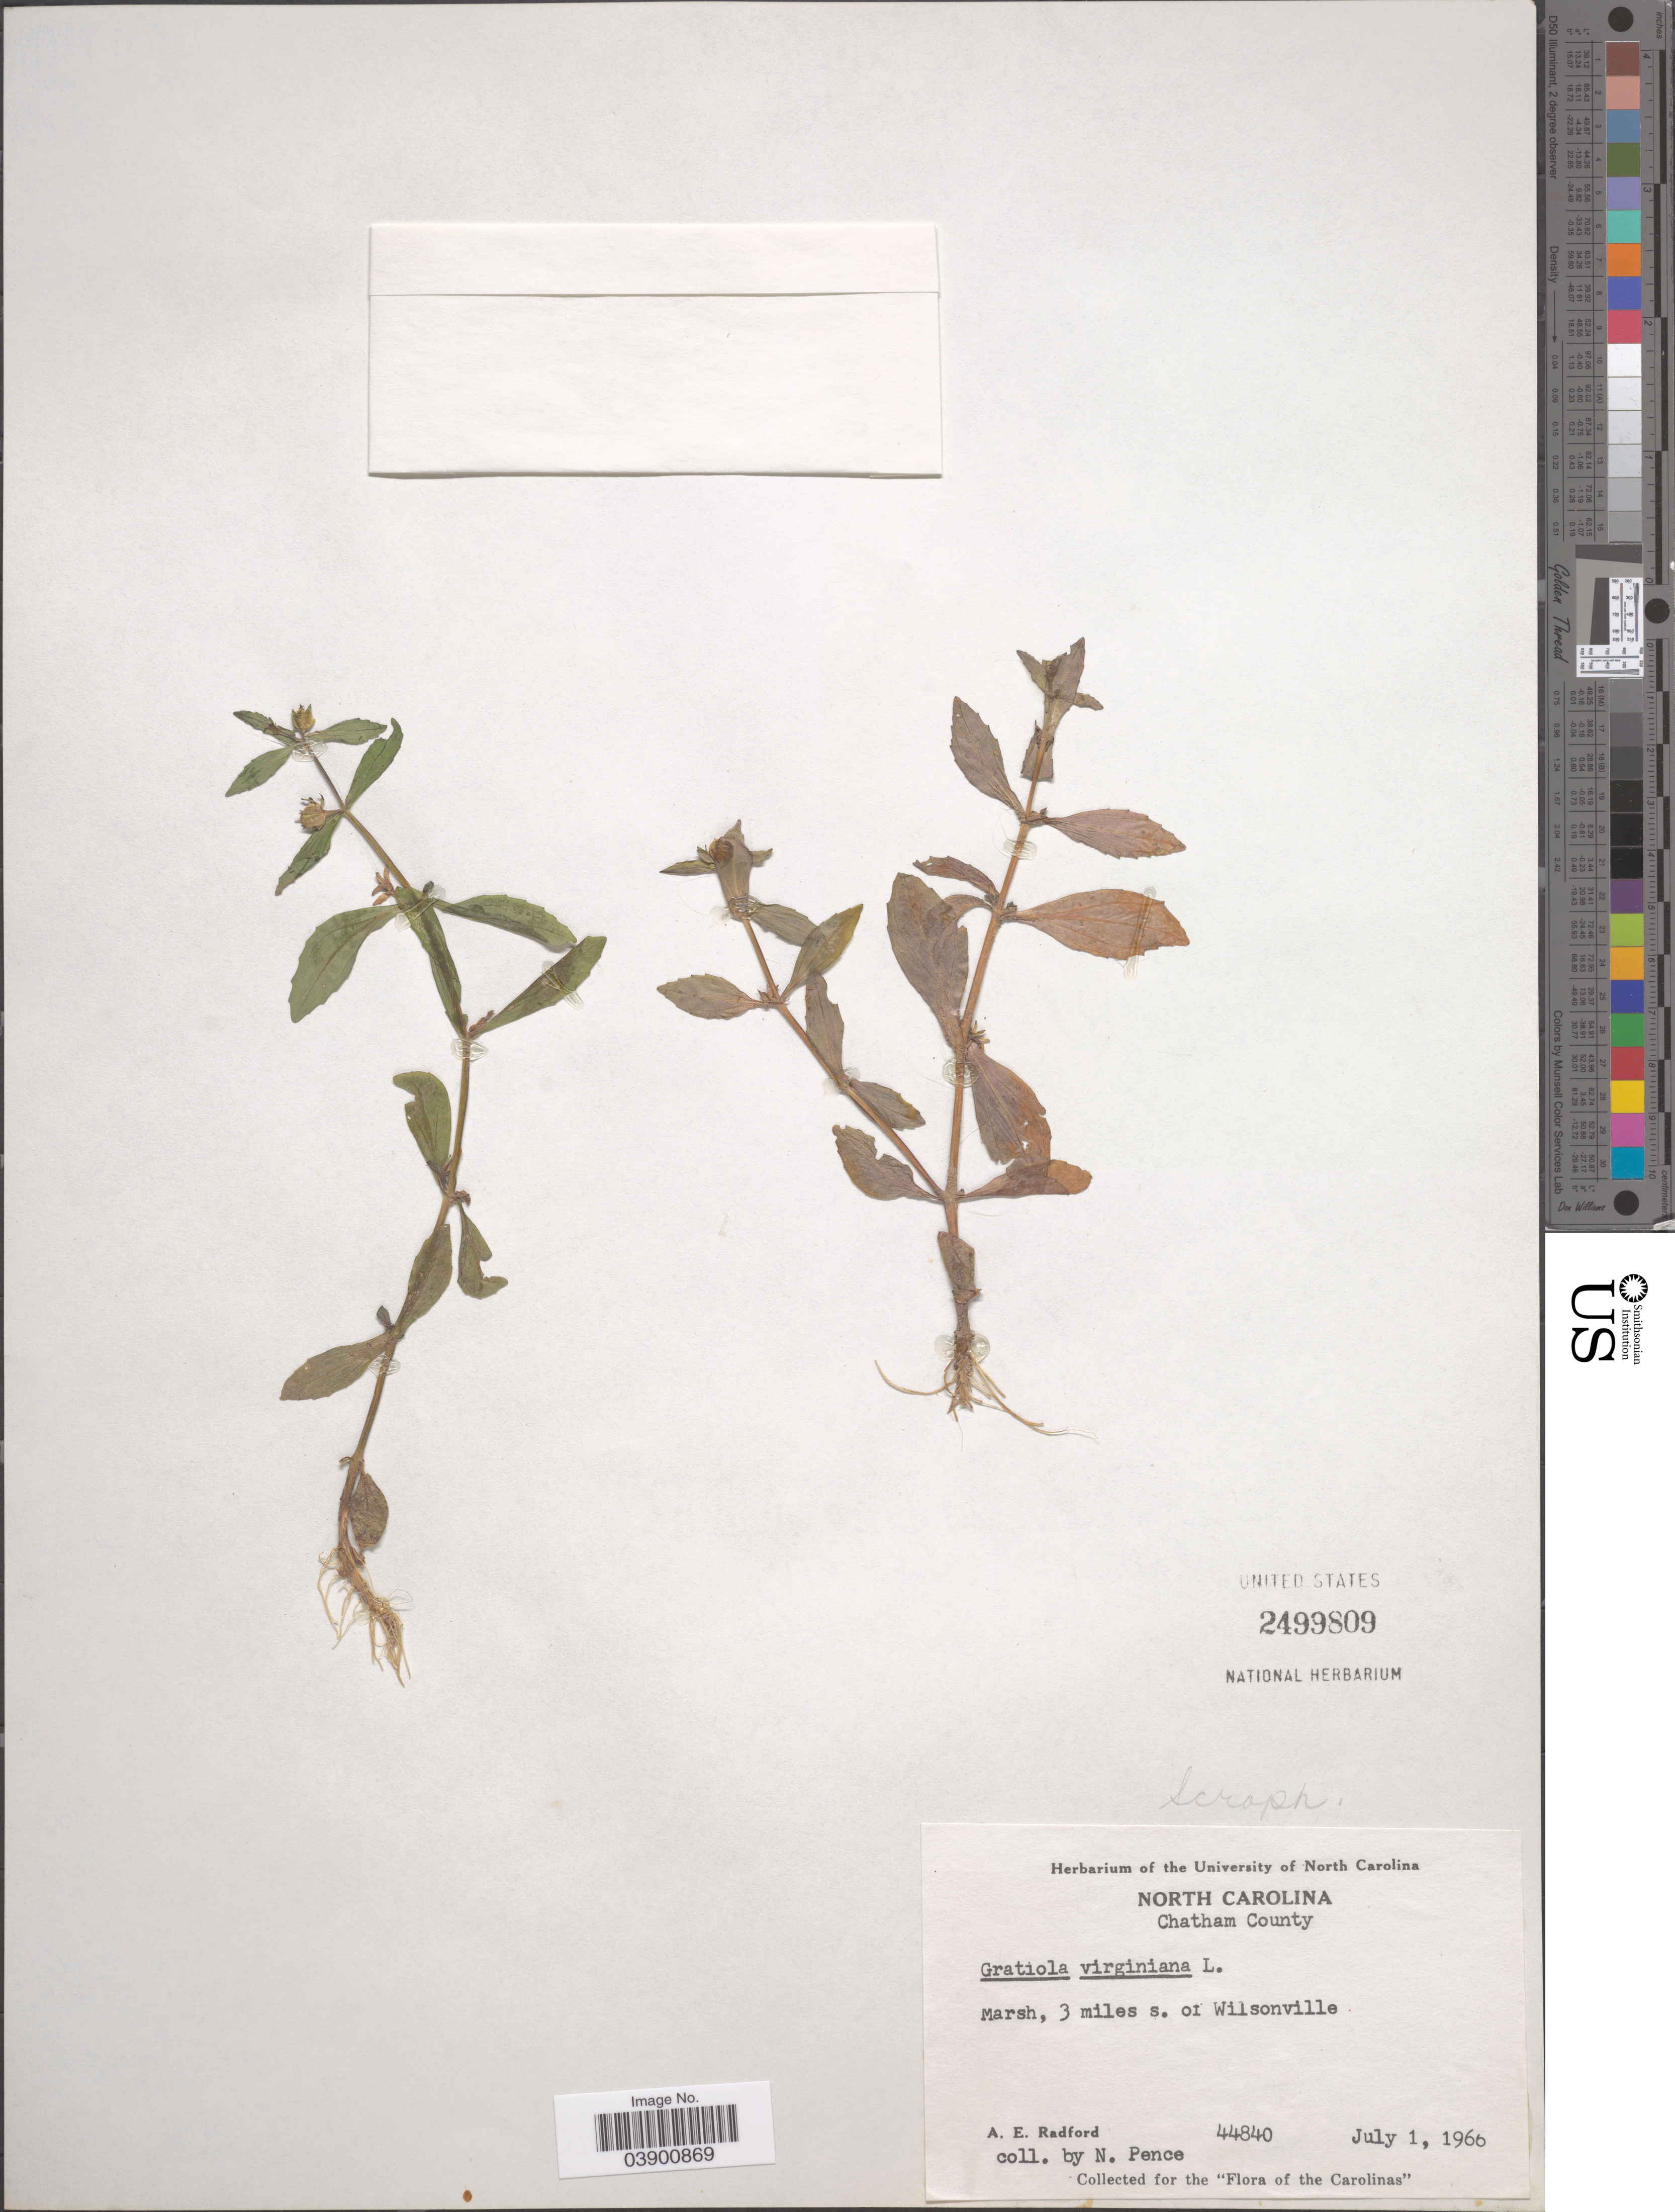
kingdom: Plantae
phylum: Tracheophyta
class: Magnoliopsida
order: Lamiales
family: Plantaginaceae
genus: Gratiola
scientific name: Gratiola virginiana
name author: L.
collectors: N. Pence & A. E. Radford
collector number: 44840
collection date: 1966-07-01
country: United States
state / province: North Carolina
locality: Chatham County. Marsh, 3 miles s. of Wilsonville.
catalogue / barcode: US 2499809